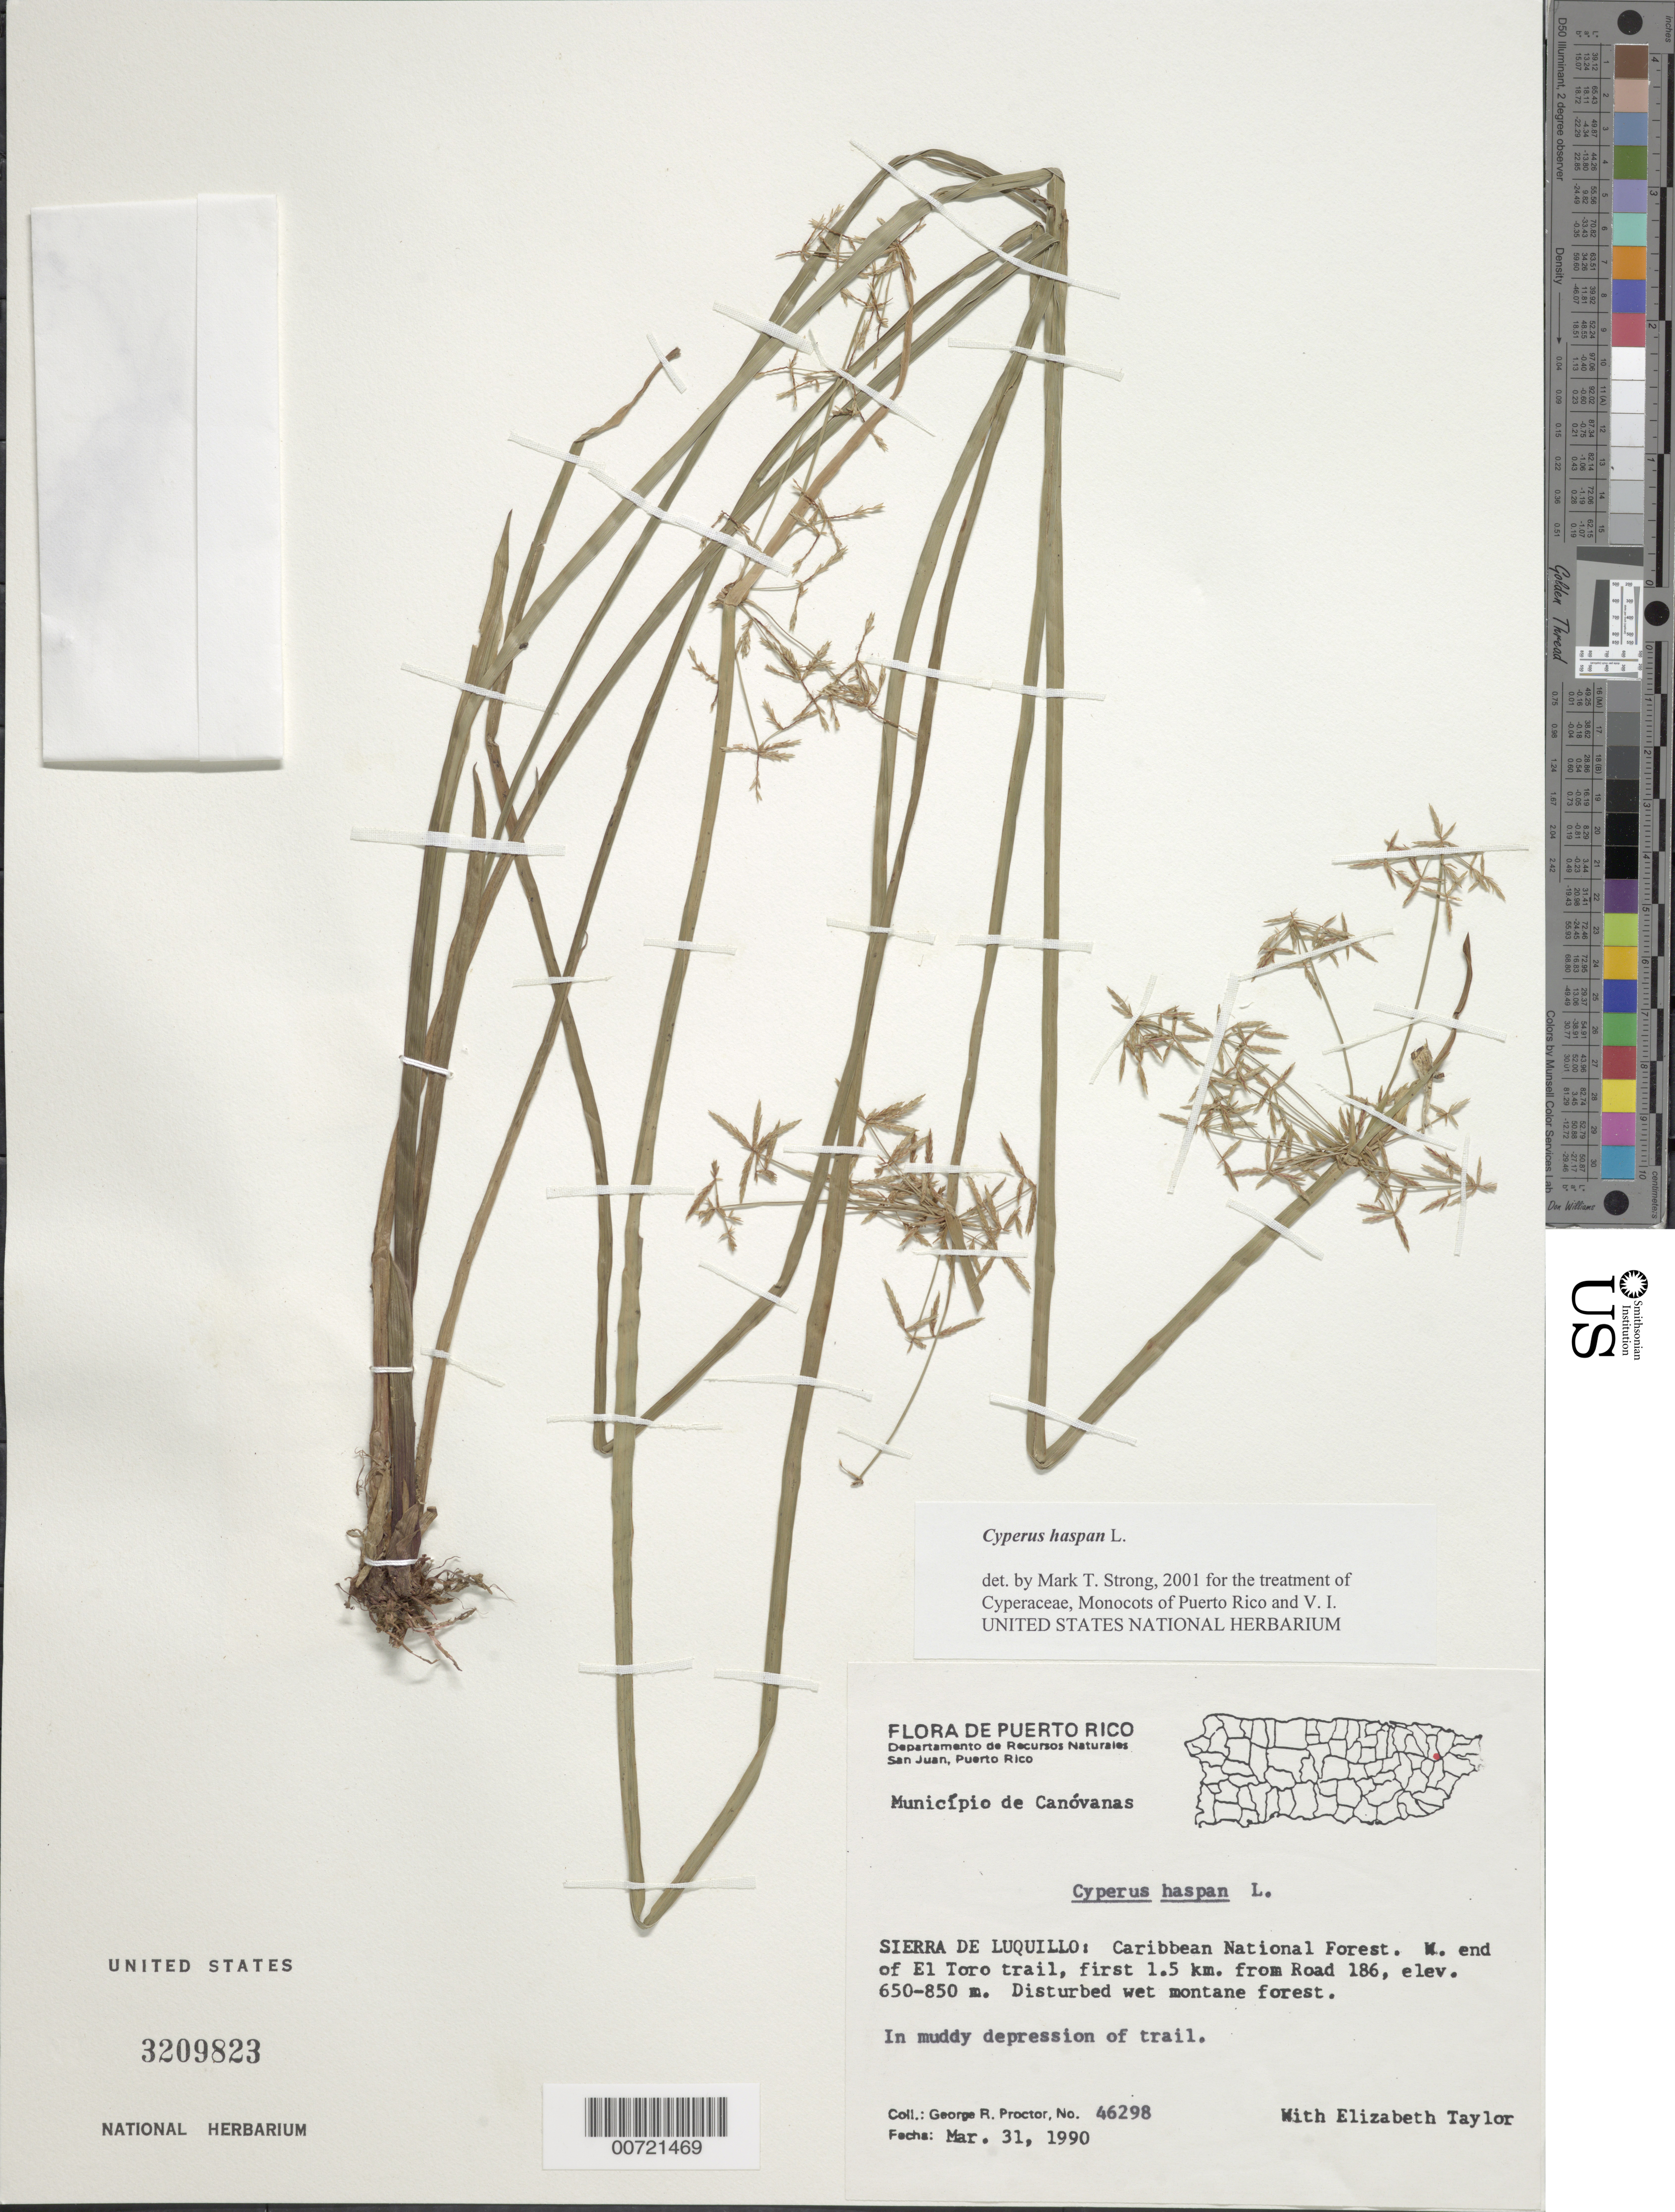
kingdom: Plantae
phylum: Tracheophyta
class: Liliopsida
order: Poales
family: Cyperaceae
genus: Cyperus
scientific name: Cyperus haspan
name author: L.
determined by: Strong, M. T., (US), Smithsonian Institution - National Museum of Natural History (UNITED STATES)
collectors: G. R. Proctor & E. Taylor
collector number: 46298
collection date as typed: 31 Mar 1990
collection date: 1990-03-31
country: Puerto Rico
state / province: Luquillo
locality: Canóvanas: Sierra de Luquillo, Caribbean National Forest, W end of El Toro Trail, first 1.5 km from Rd. 186.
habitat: Disturbed wet montane forest; in muddy depression of trail.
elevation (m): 650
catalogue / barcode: US 3209823